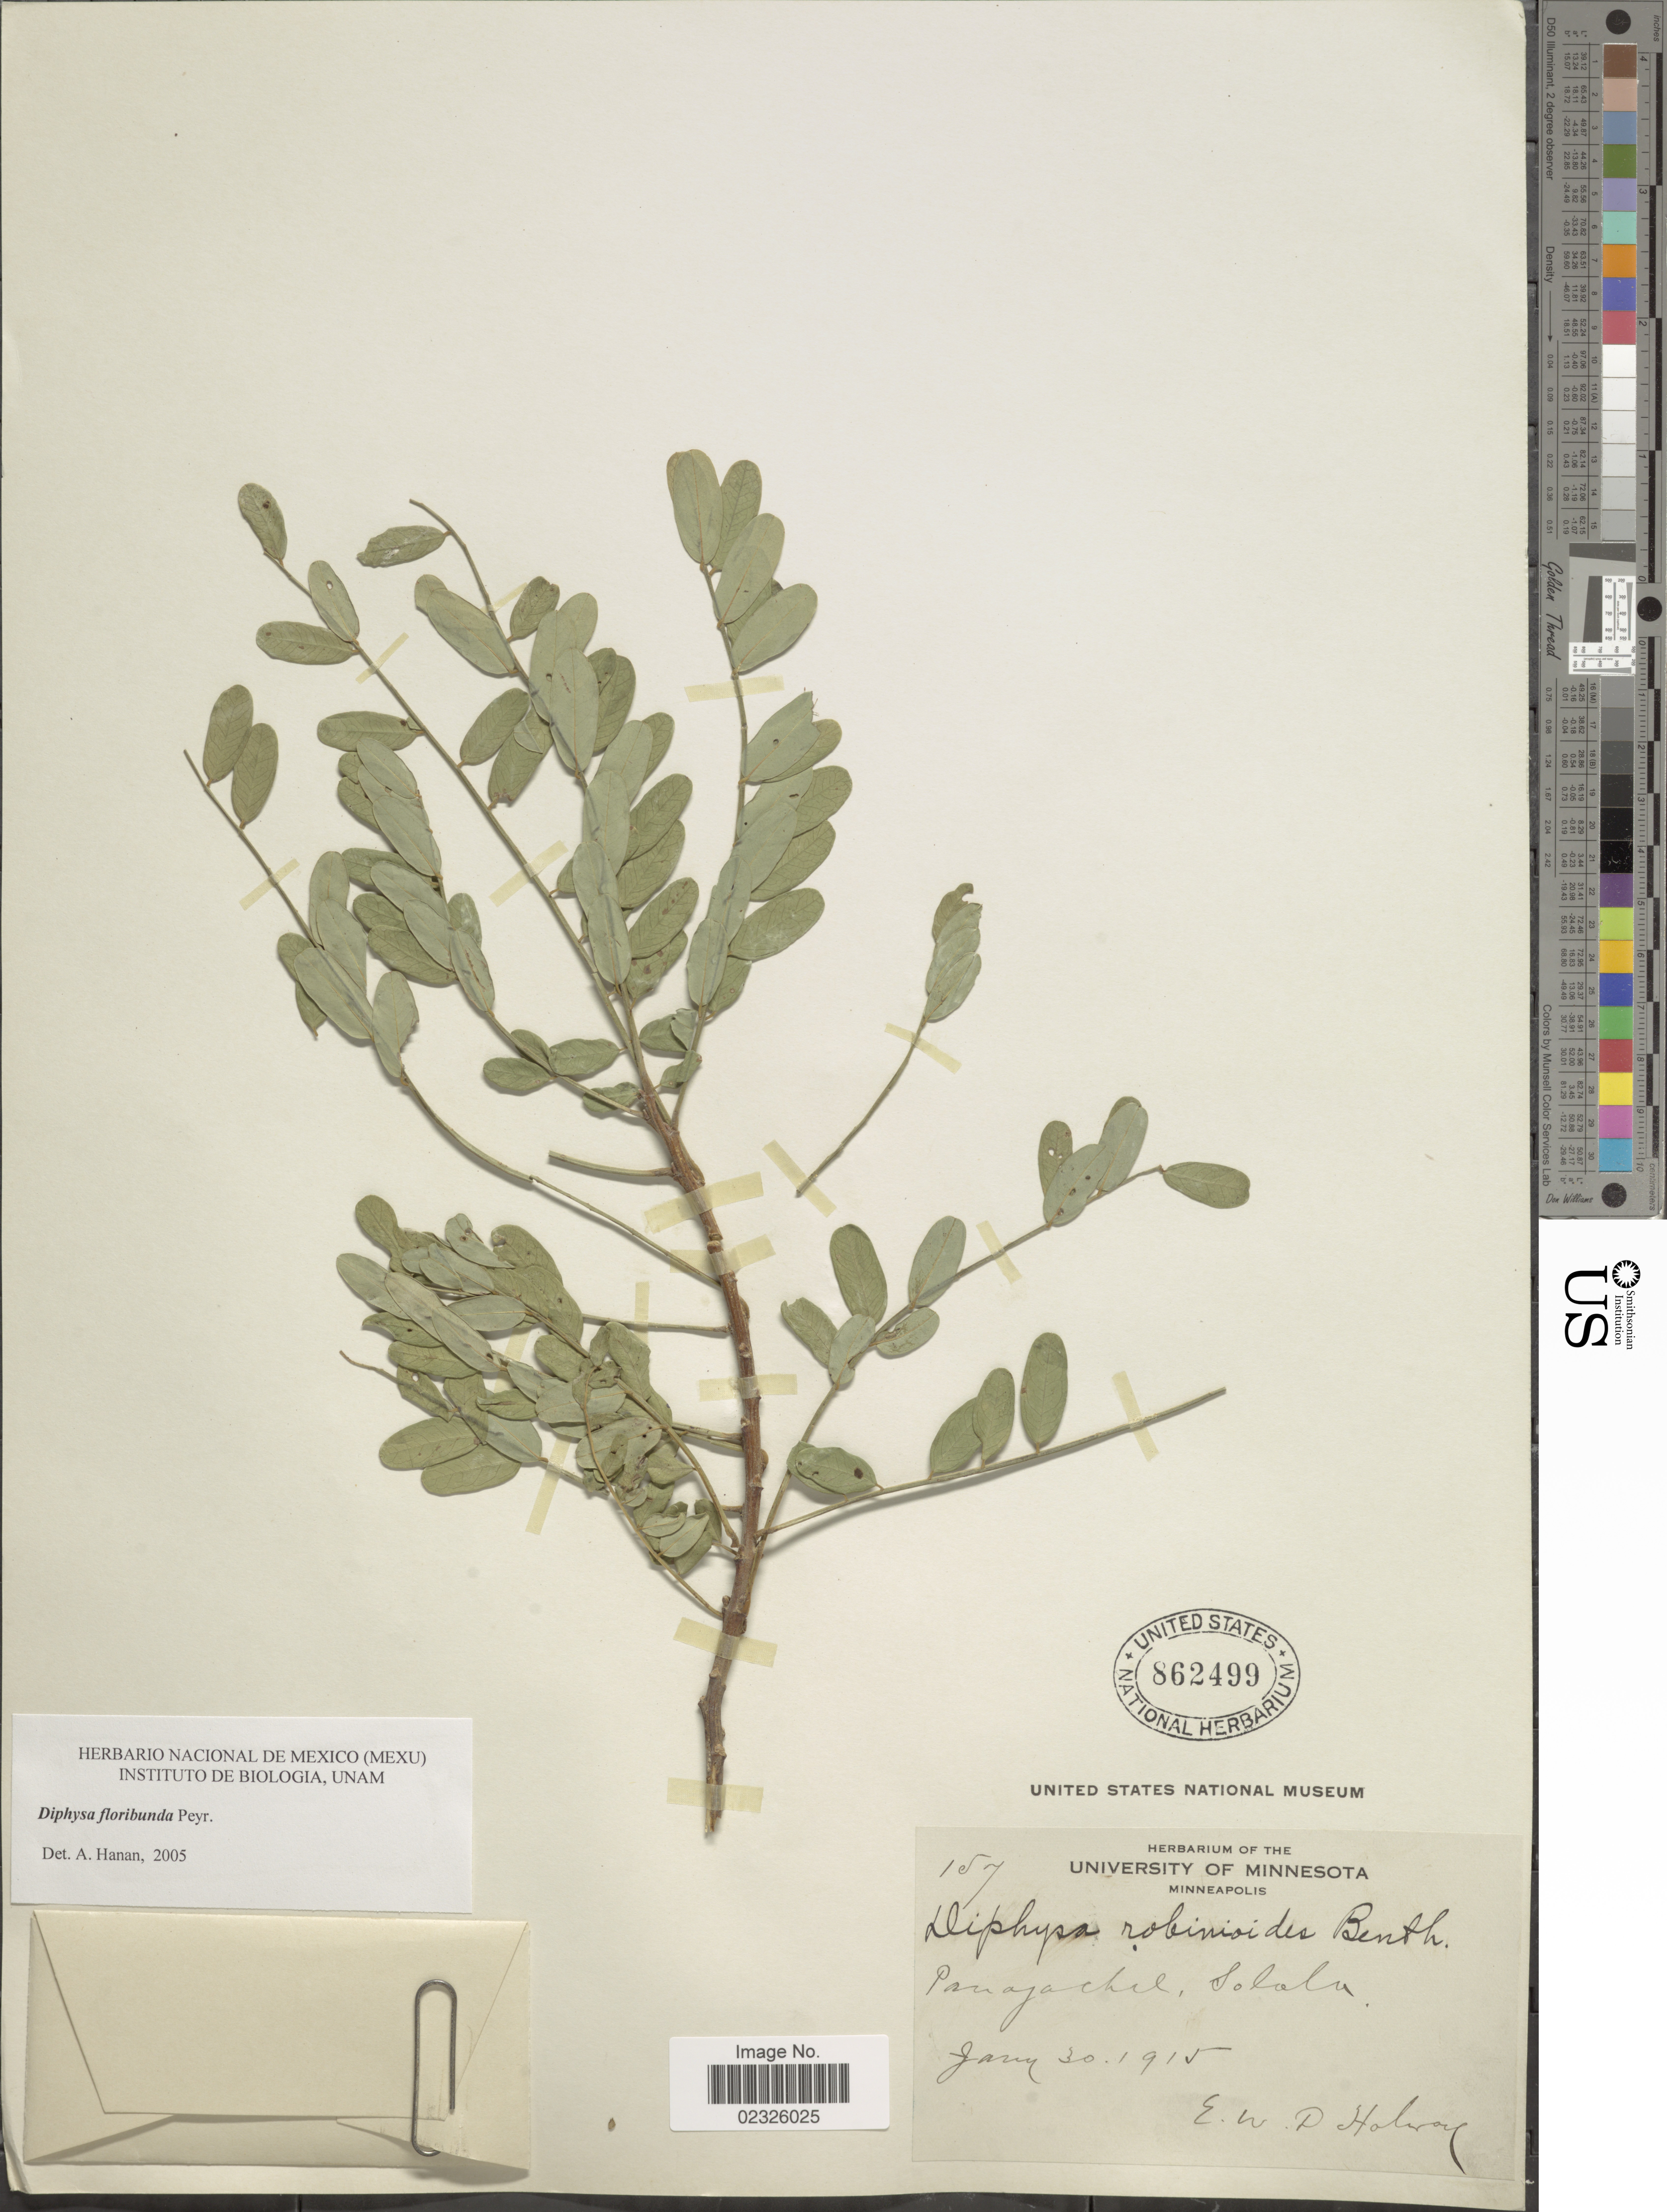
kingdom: Plantae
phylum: Tracheophyta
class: Magnoliopsida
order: Fabales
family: Fabaceae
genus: Diphysa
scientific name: Diphysa floribunda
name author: Peyr.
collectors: E. W. D. Holway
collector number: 187*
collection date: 1915-01-30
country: Guatemala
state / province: Sololá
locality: Panajachel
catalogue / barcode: US 862499